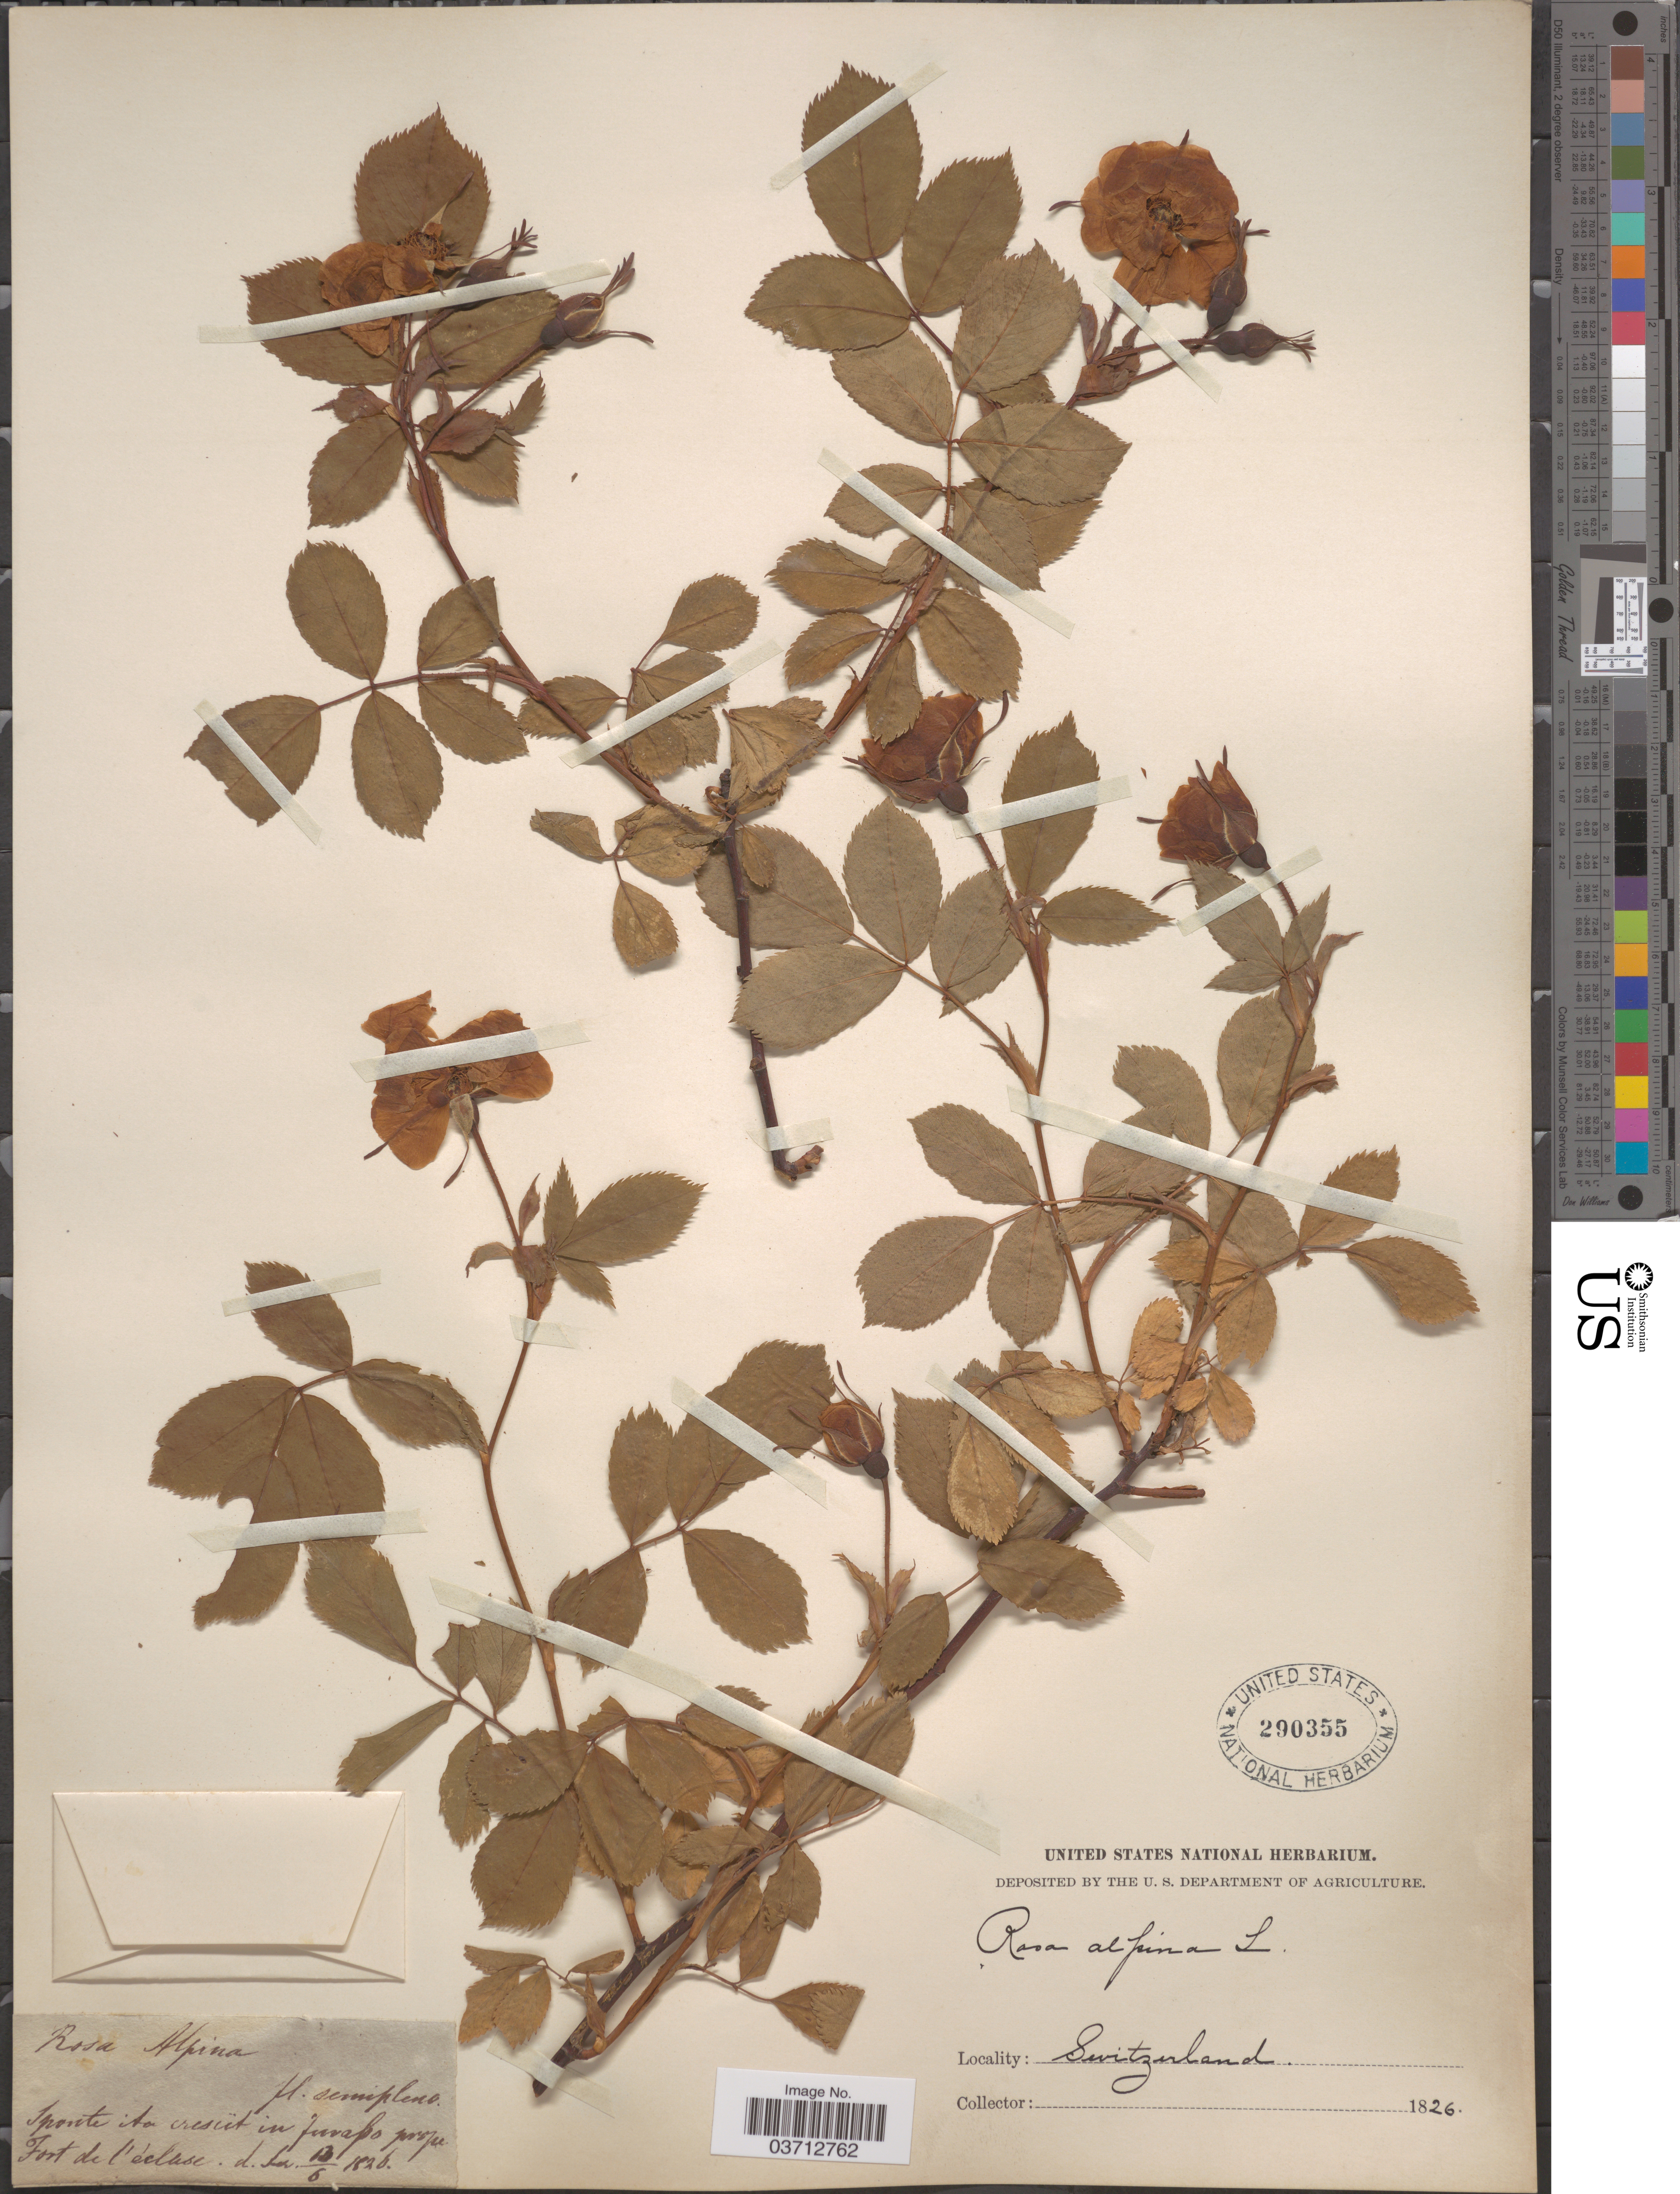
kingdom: Plantae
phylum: Tracheophyta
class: Magnoliopsida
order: Rosales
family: Rosaceae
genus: Rosa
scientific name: Rosa alpina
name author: L.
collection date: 1826-06-13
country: Switzerland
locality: Prope Fort de l'écluse.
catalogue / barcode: US 290355